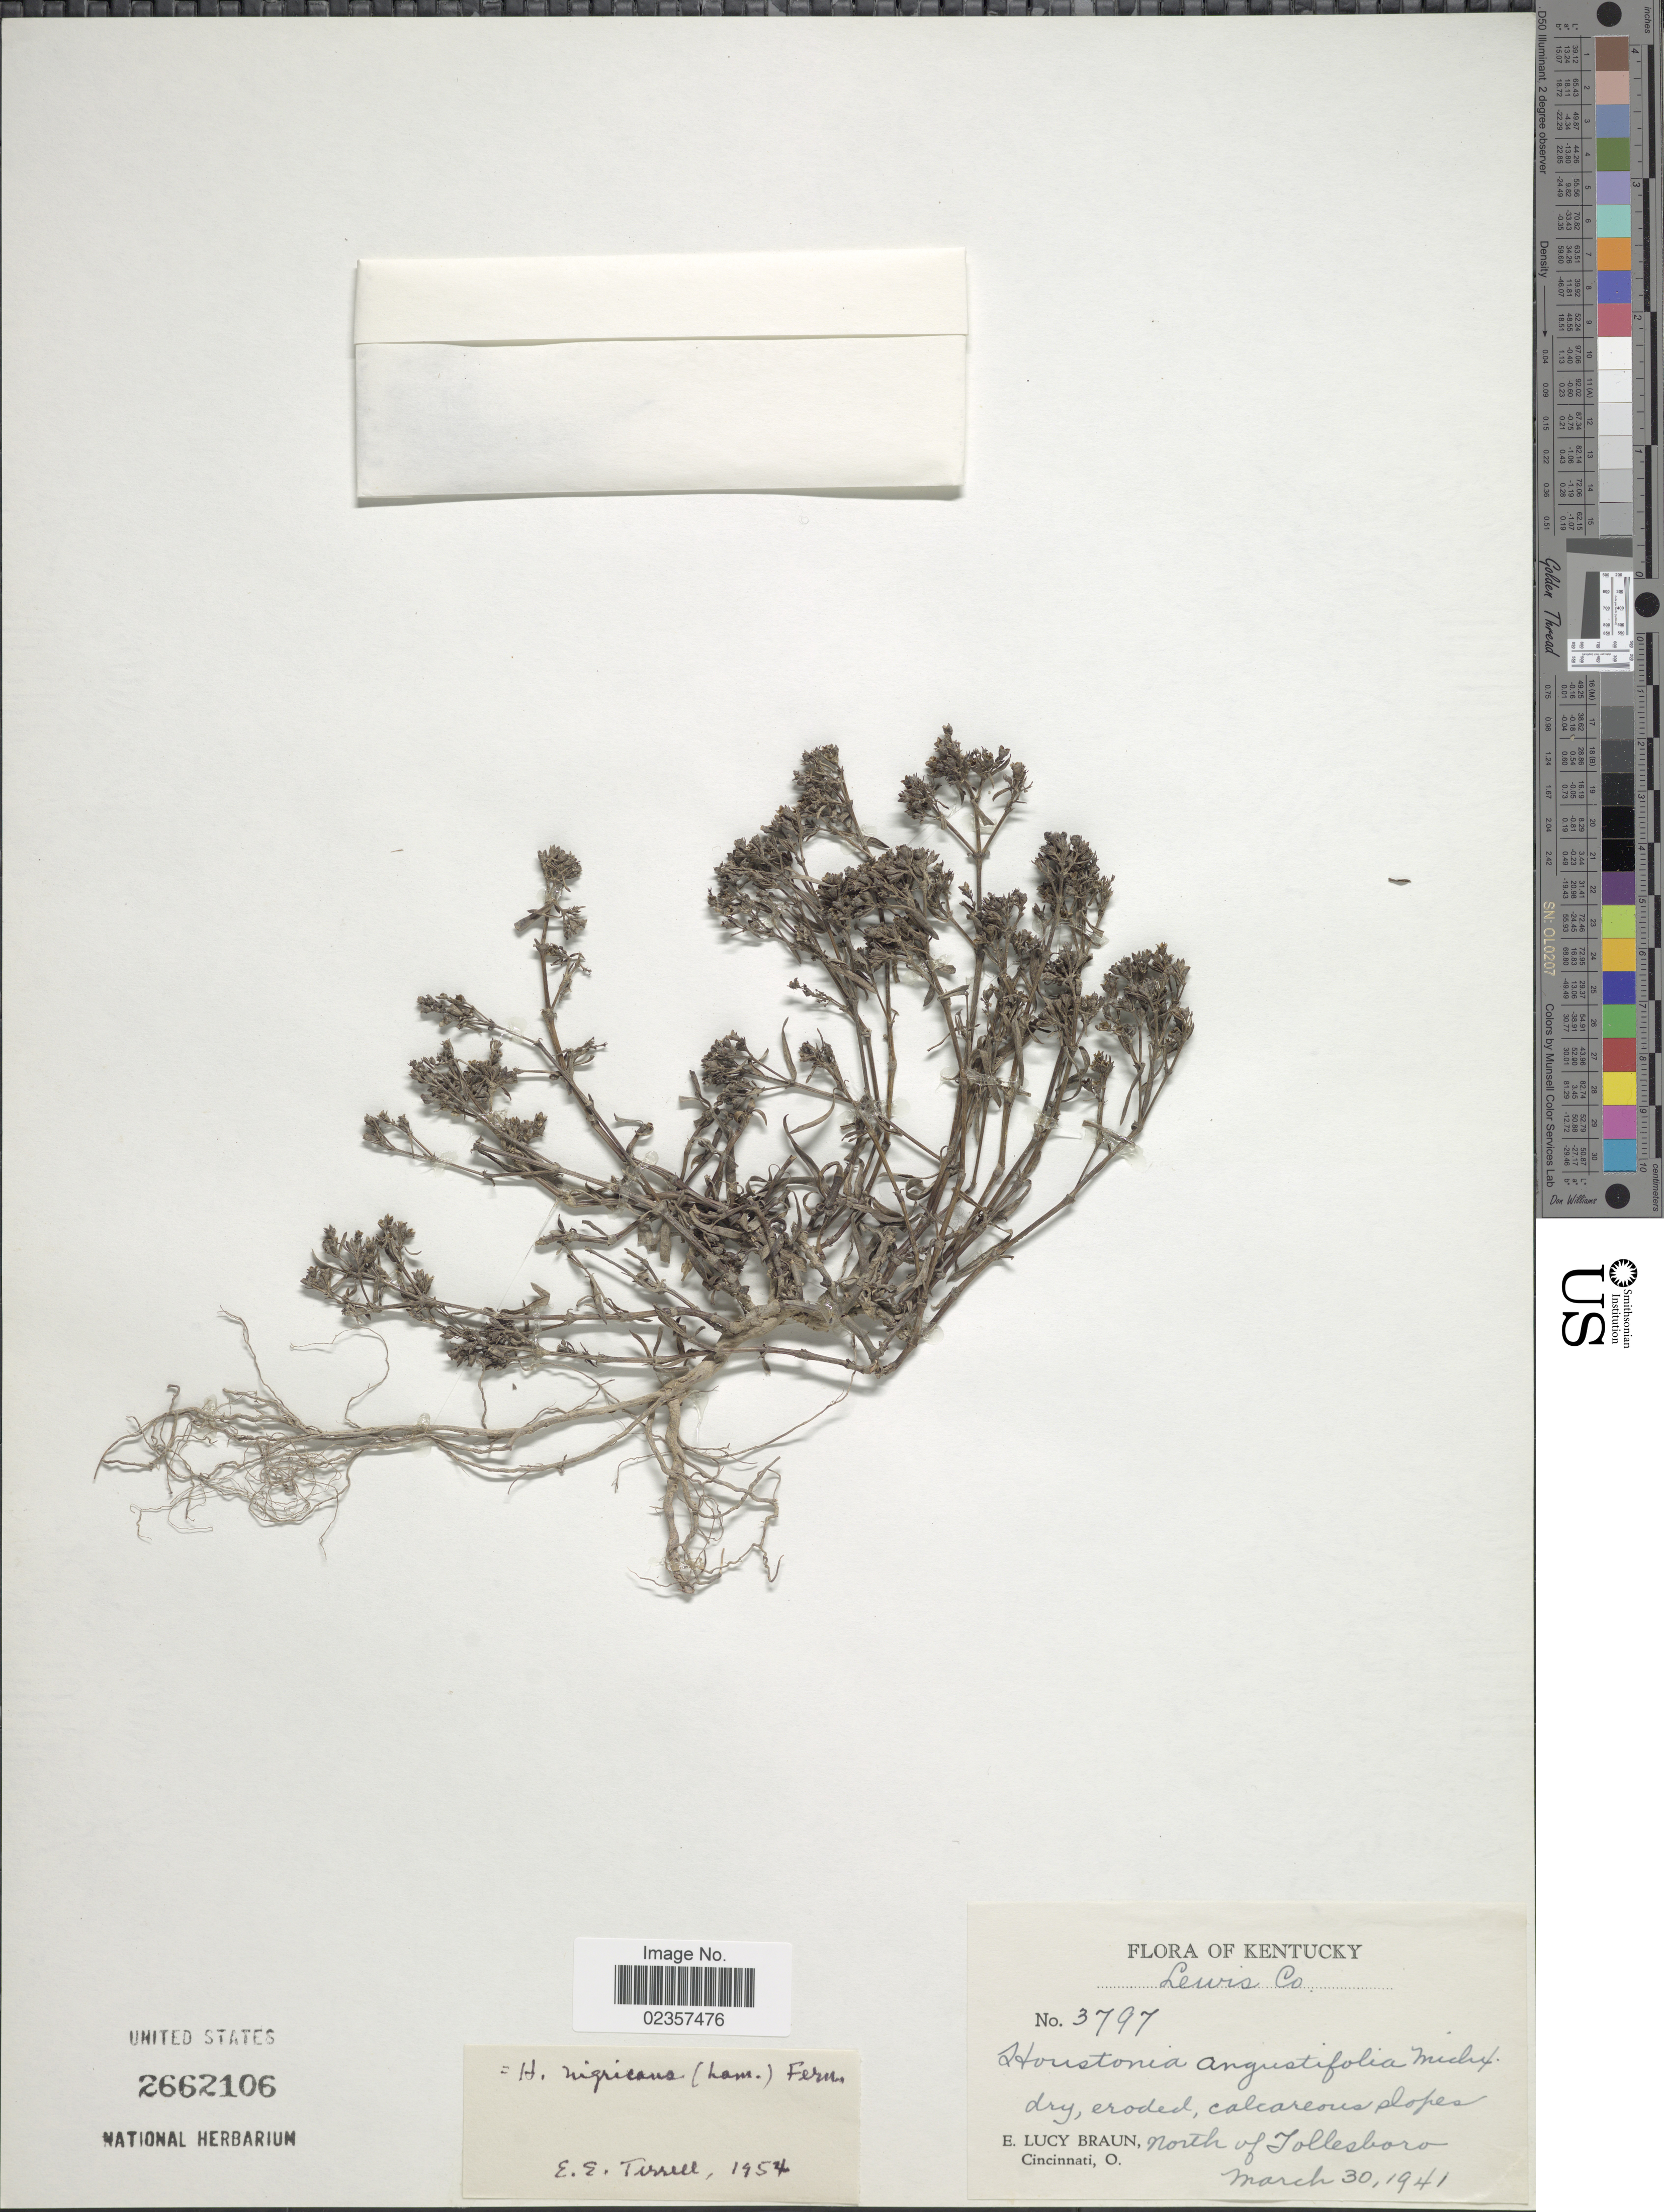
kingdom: Plantae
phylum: Tracheophyta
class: Magnoliopsida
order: Gentianales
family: Rubiaceae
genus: Houstonia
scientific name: Houstonia nigricans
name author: (Lam.) Fernald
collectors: E. L. Braun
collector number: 3797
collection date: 1941-03-30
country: United States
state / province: Kentucky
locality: Lewis Co. north of Tollesboro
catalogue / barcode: US 2662106